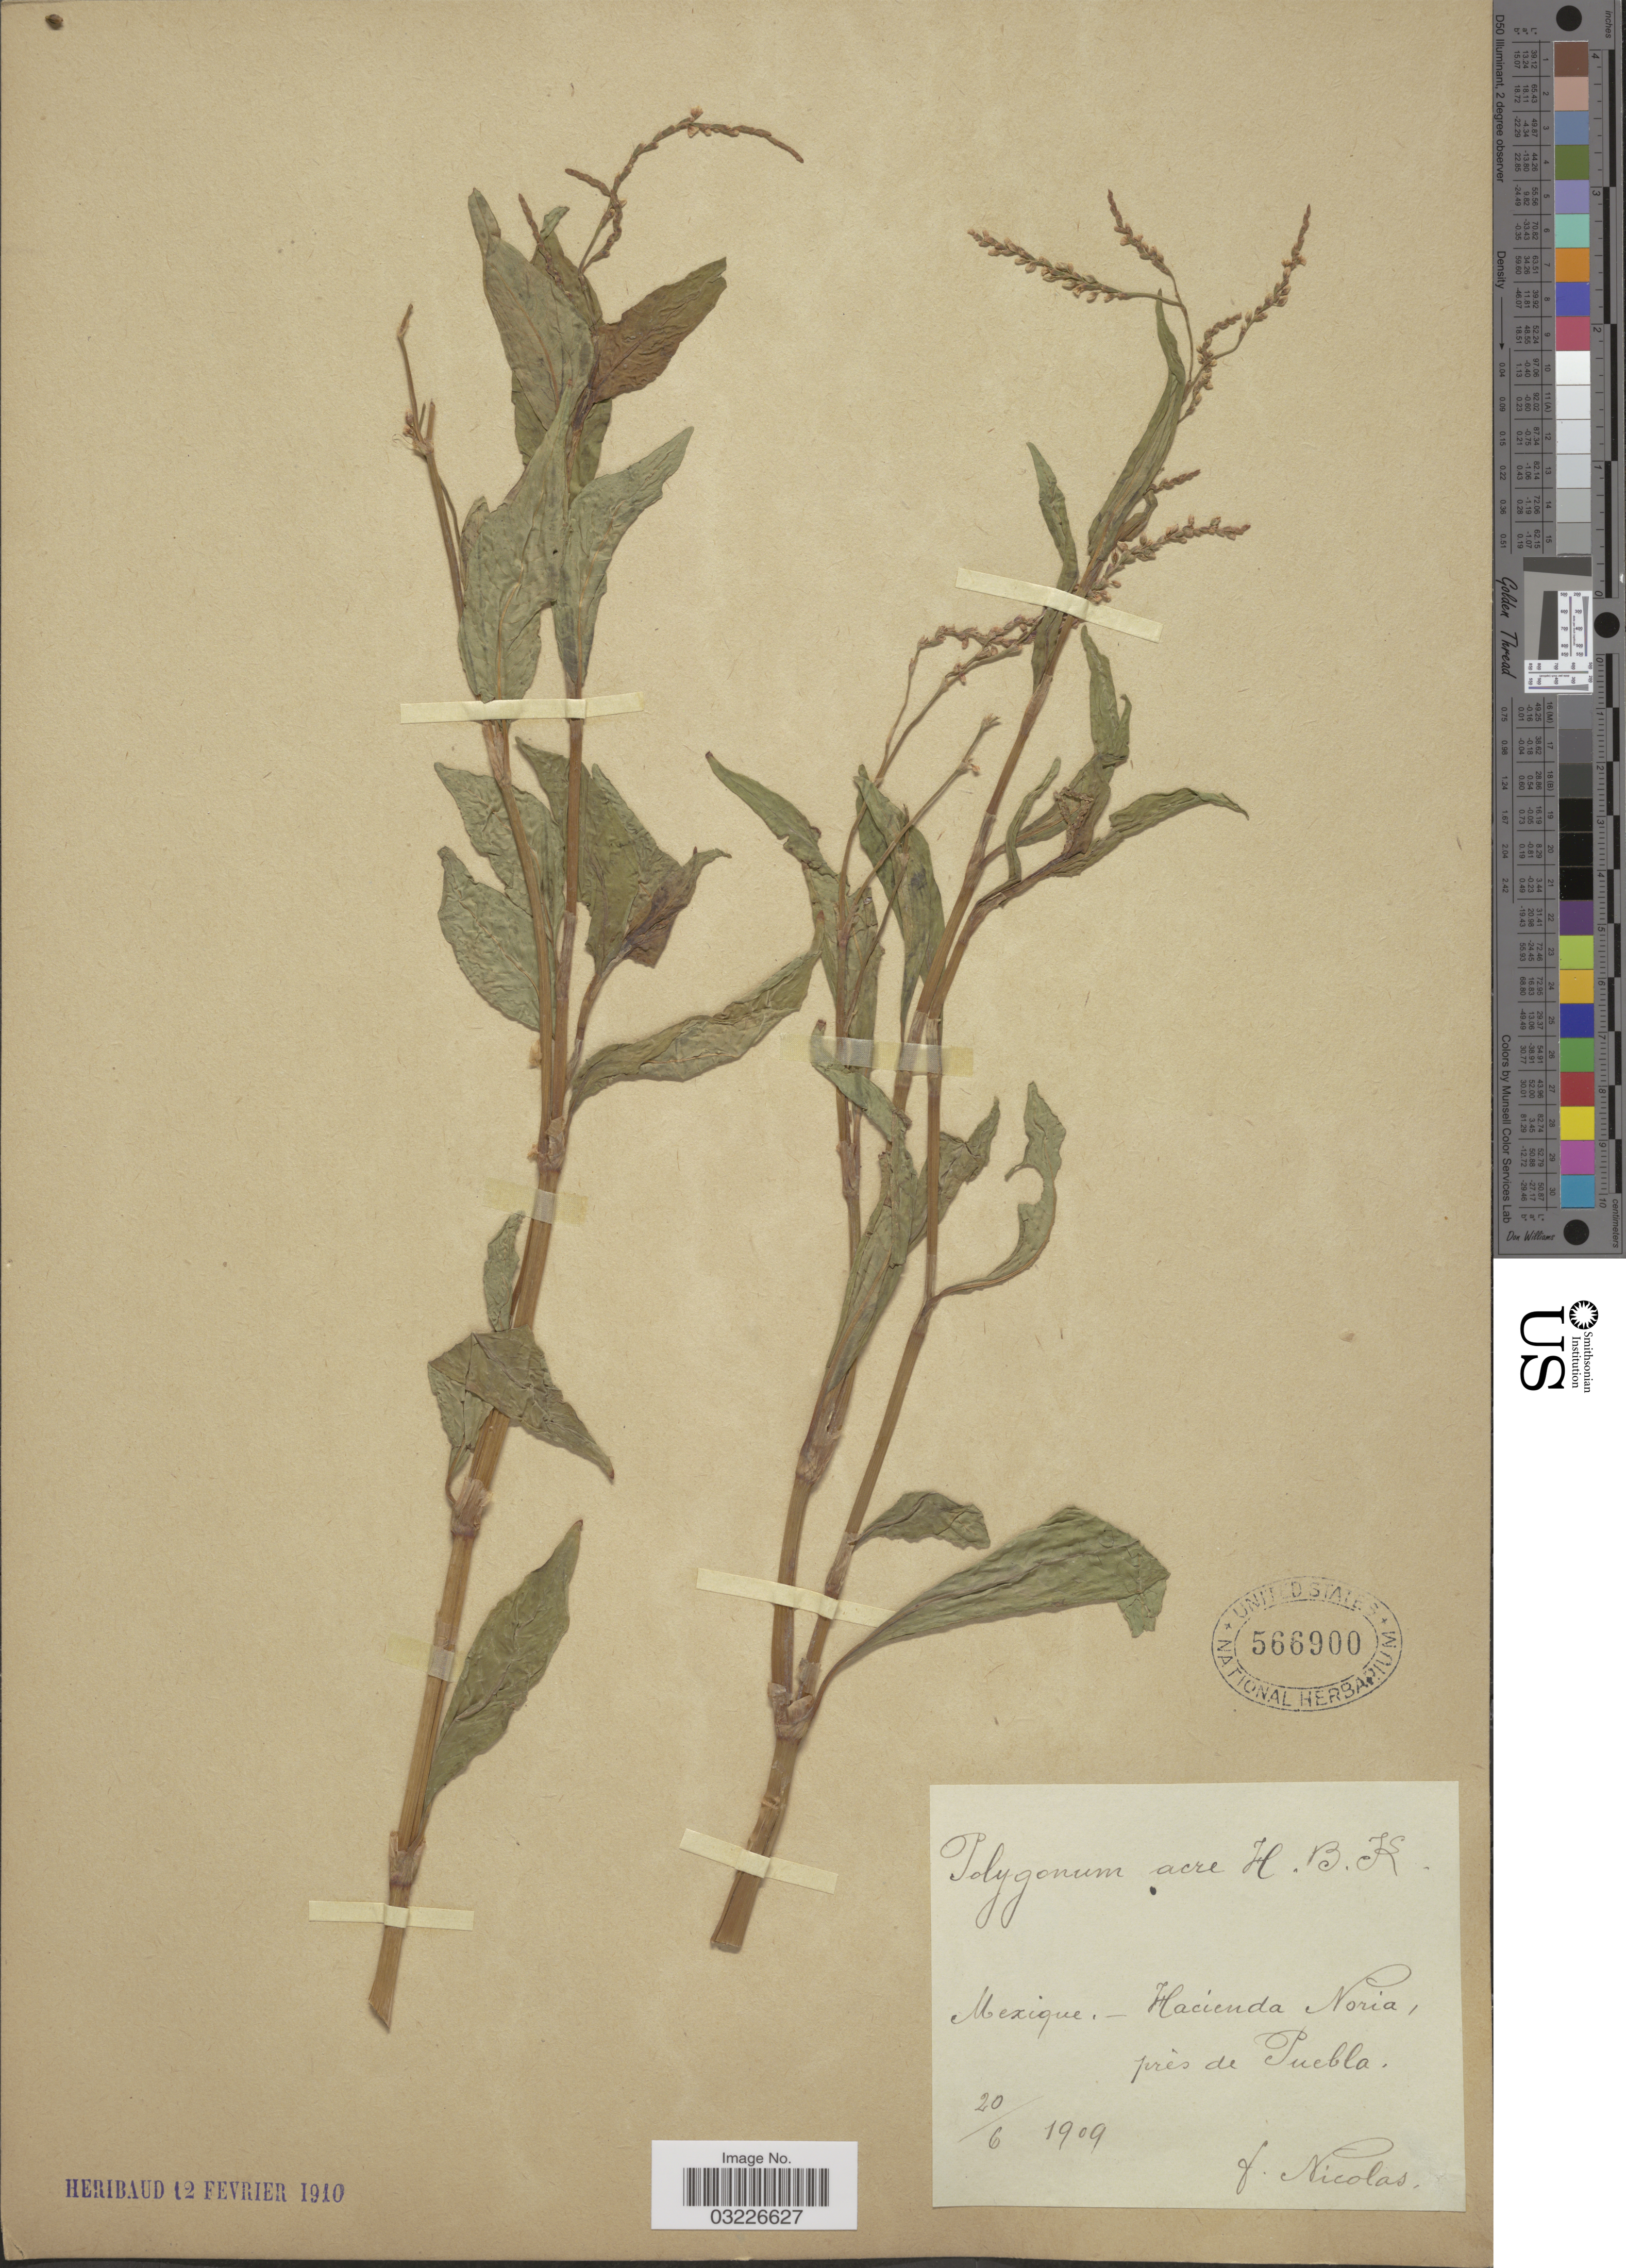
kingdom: Plantae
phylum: Tracheophyta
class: Magnoliopsida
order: Caryophyllales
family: Polygonaceae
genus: Polygonum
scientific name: Polygonum opelousanum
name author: Riddell ex Small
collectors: F. Nicolas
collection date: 1909-06-20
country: Mexico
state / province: Puebla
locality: Hacienda Noria, près de Puebla.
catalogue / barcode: US 566900